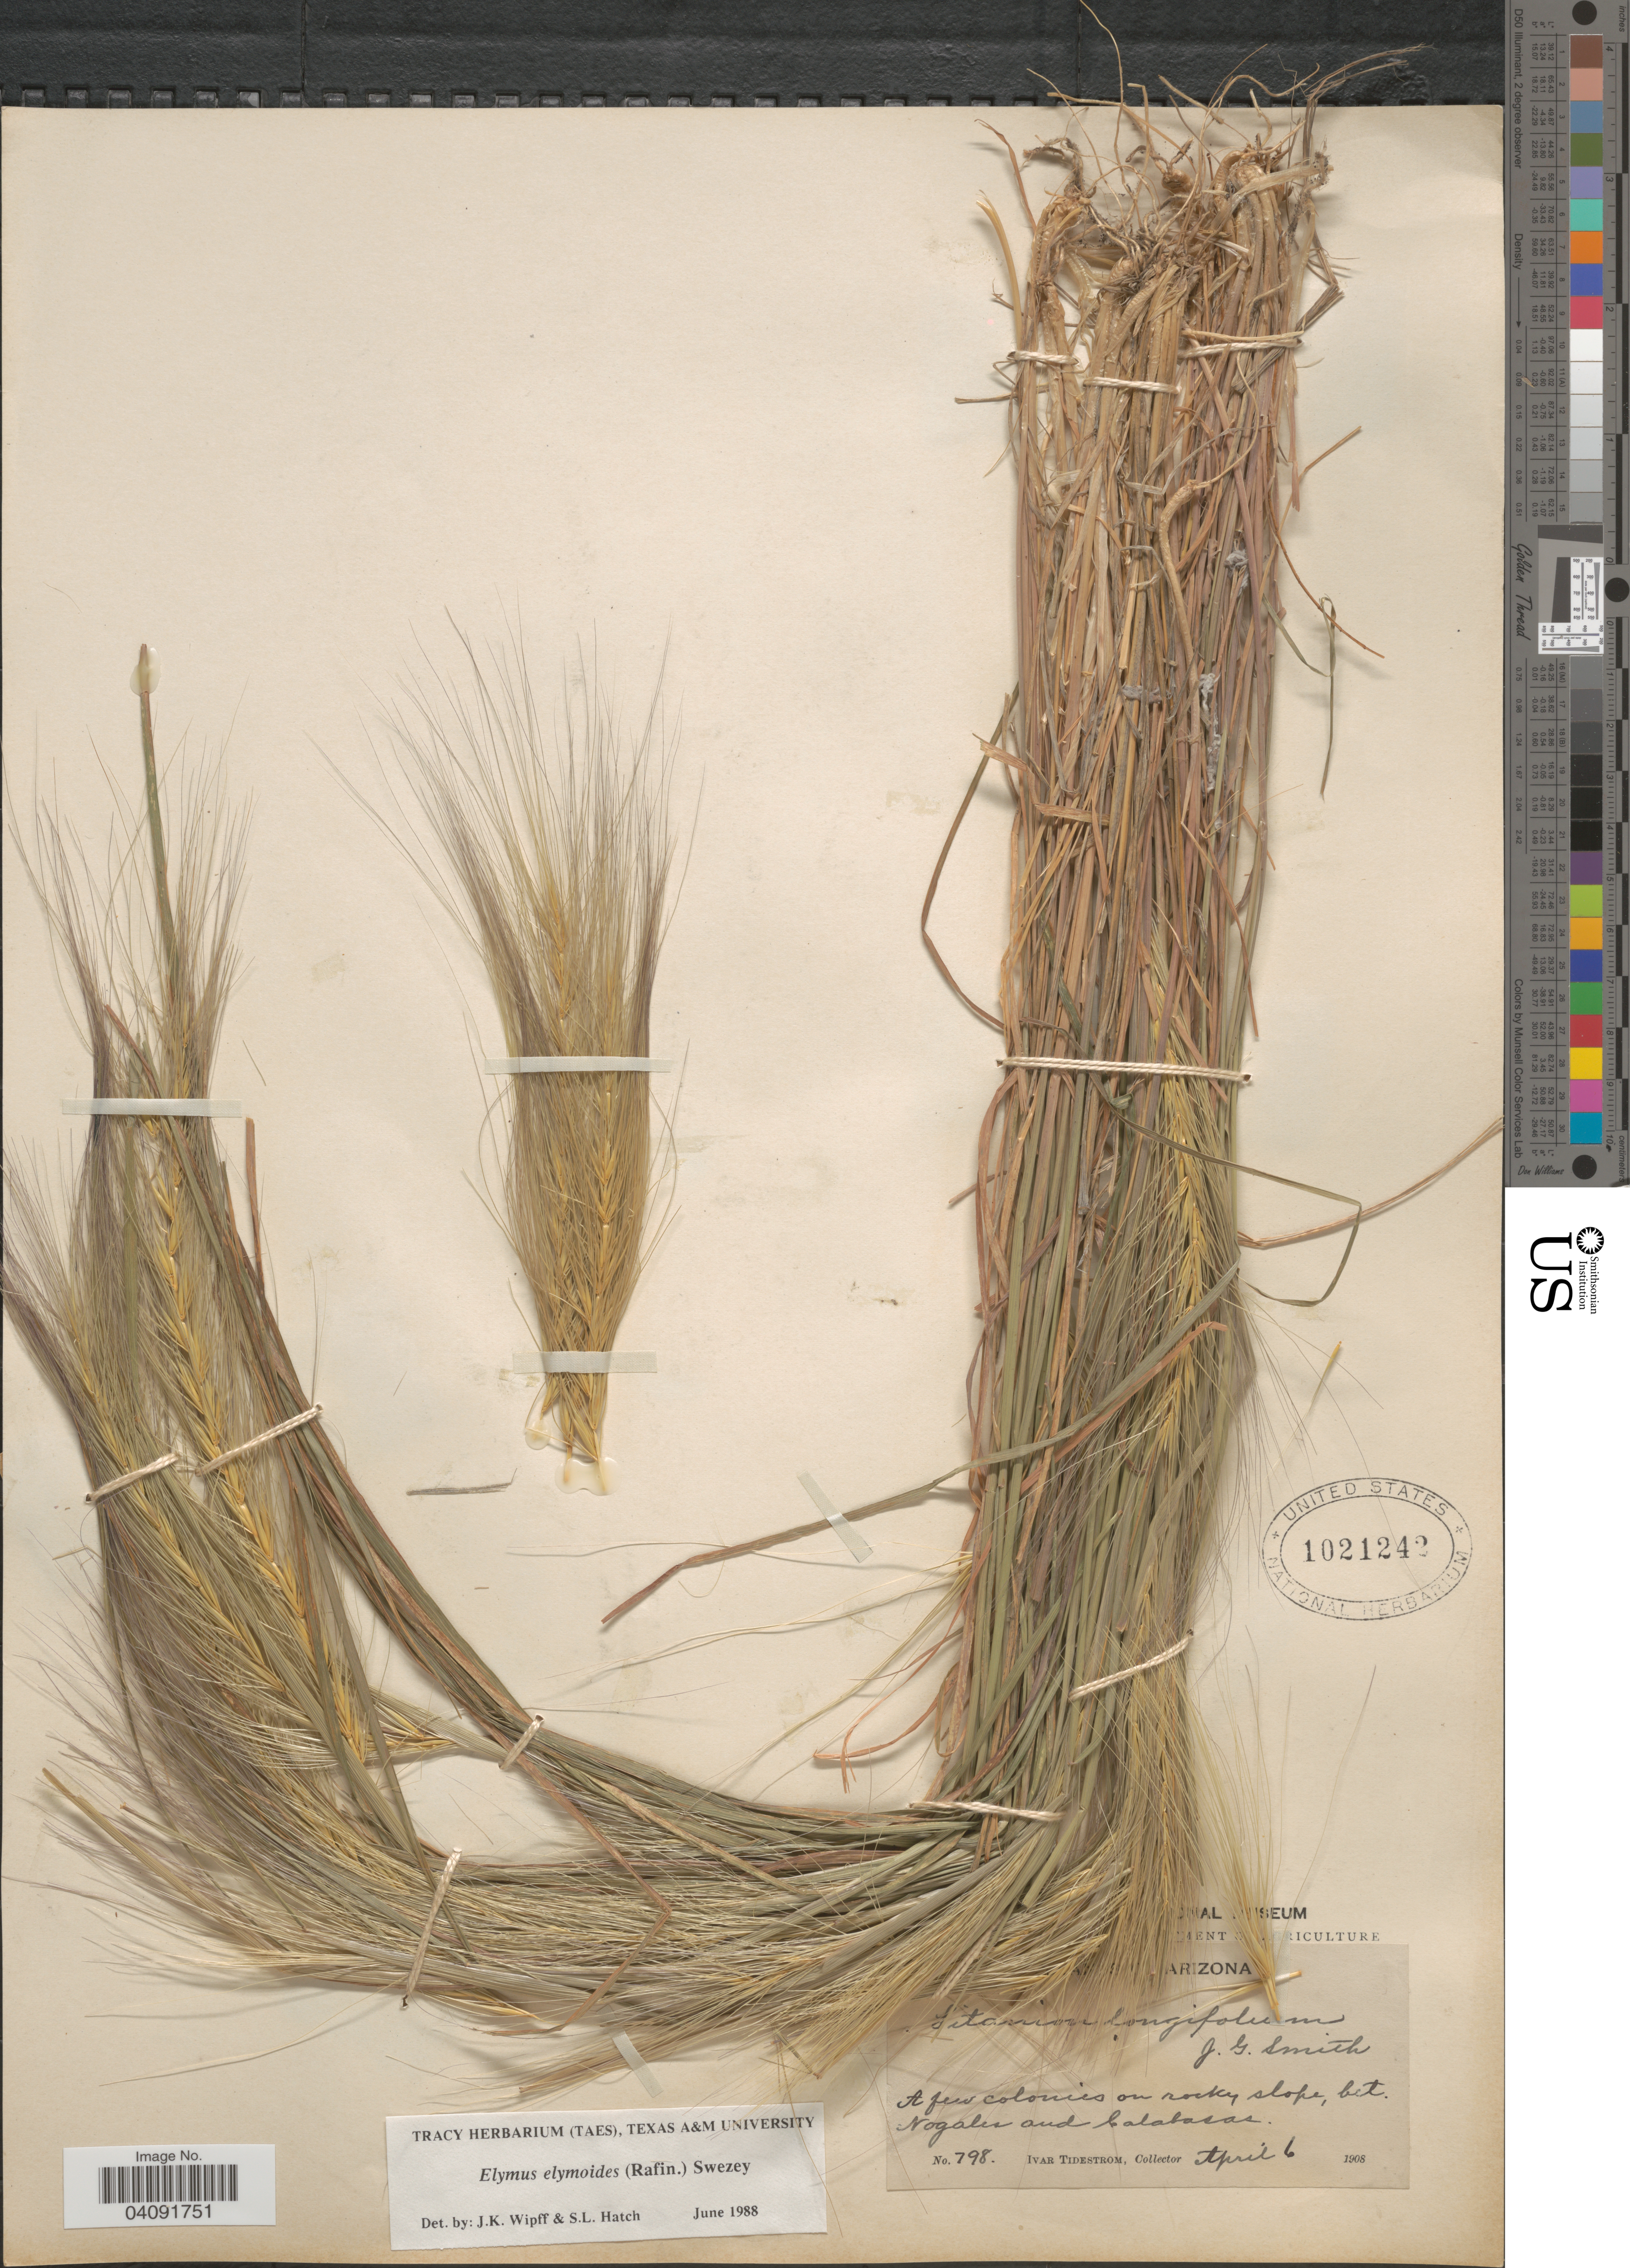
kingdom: Plantae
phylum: Tracheophyta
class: Liliopsida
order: Poales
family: Poaceae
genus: Elymus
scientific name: Elymus elymoides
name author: (Raf.) Swezey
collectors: I. F. Tidestrom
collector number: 798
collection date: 1908-04-06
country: United States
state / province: Arizona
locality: A few colonies on rocky slope, bet. Nogales and Calabasas.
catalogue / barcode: US 1021242